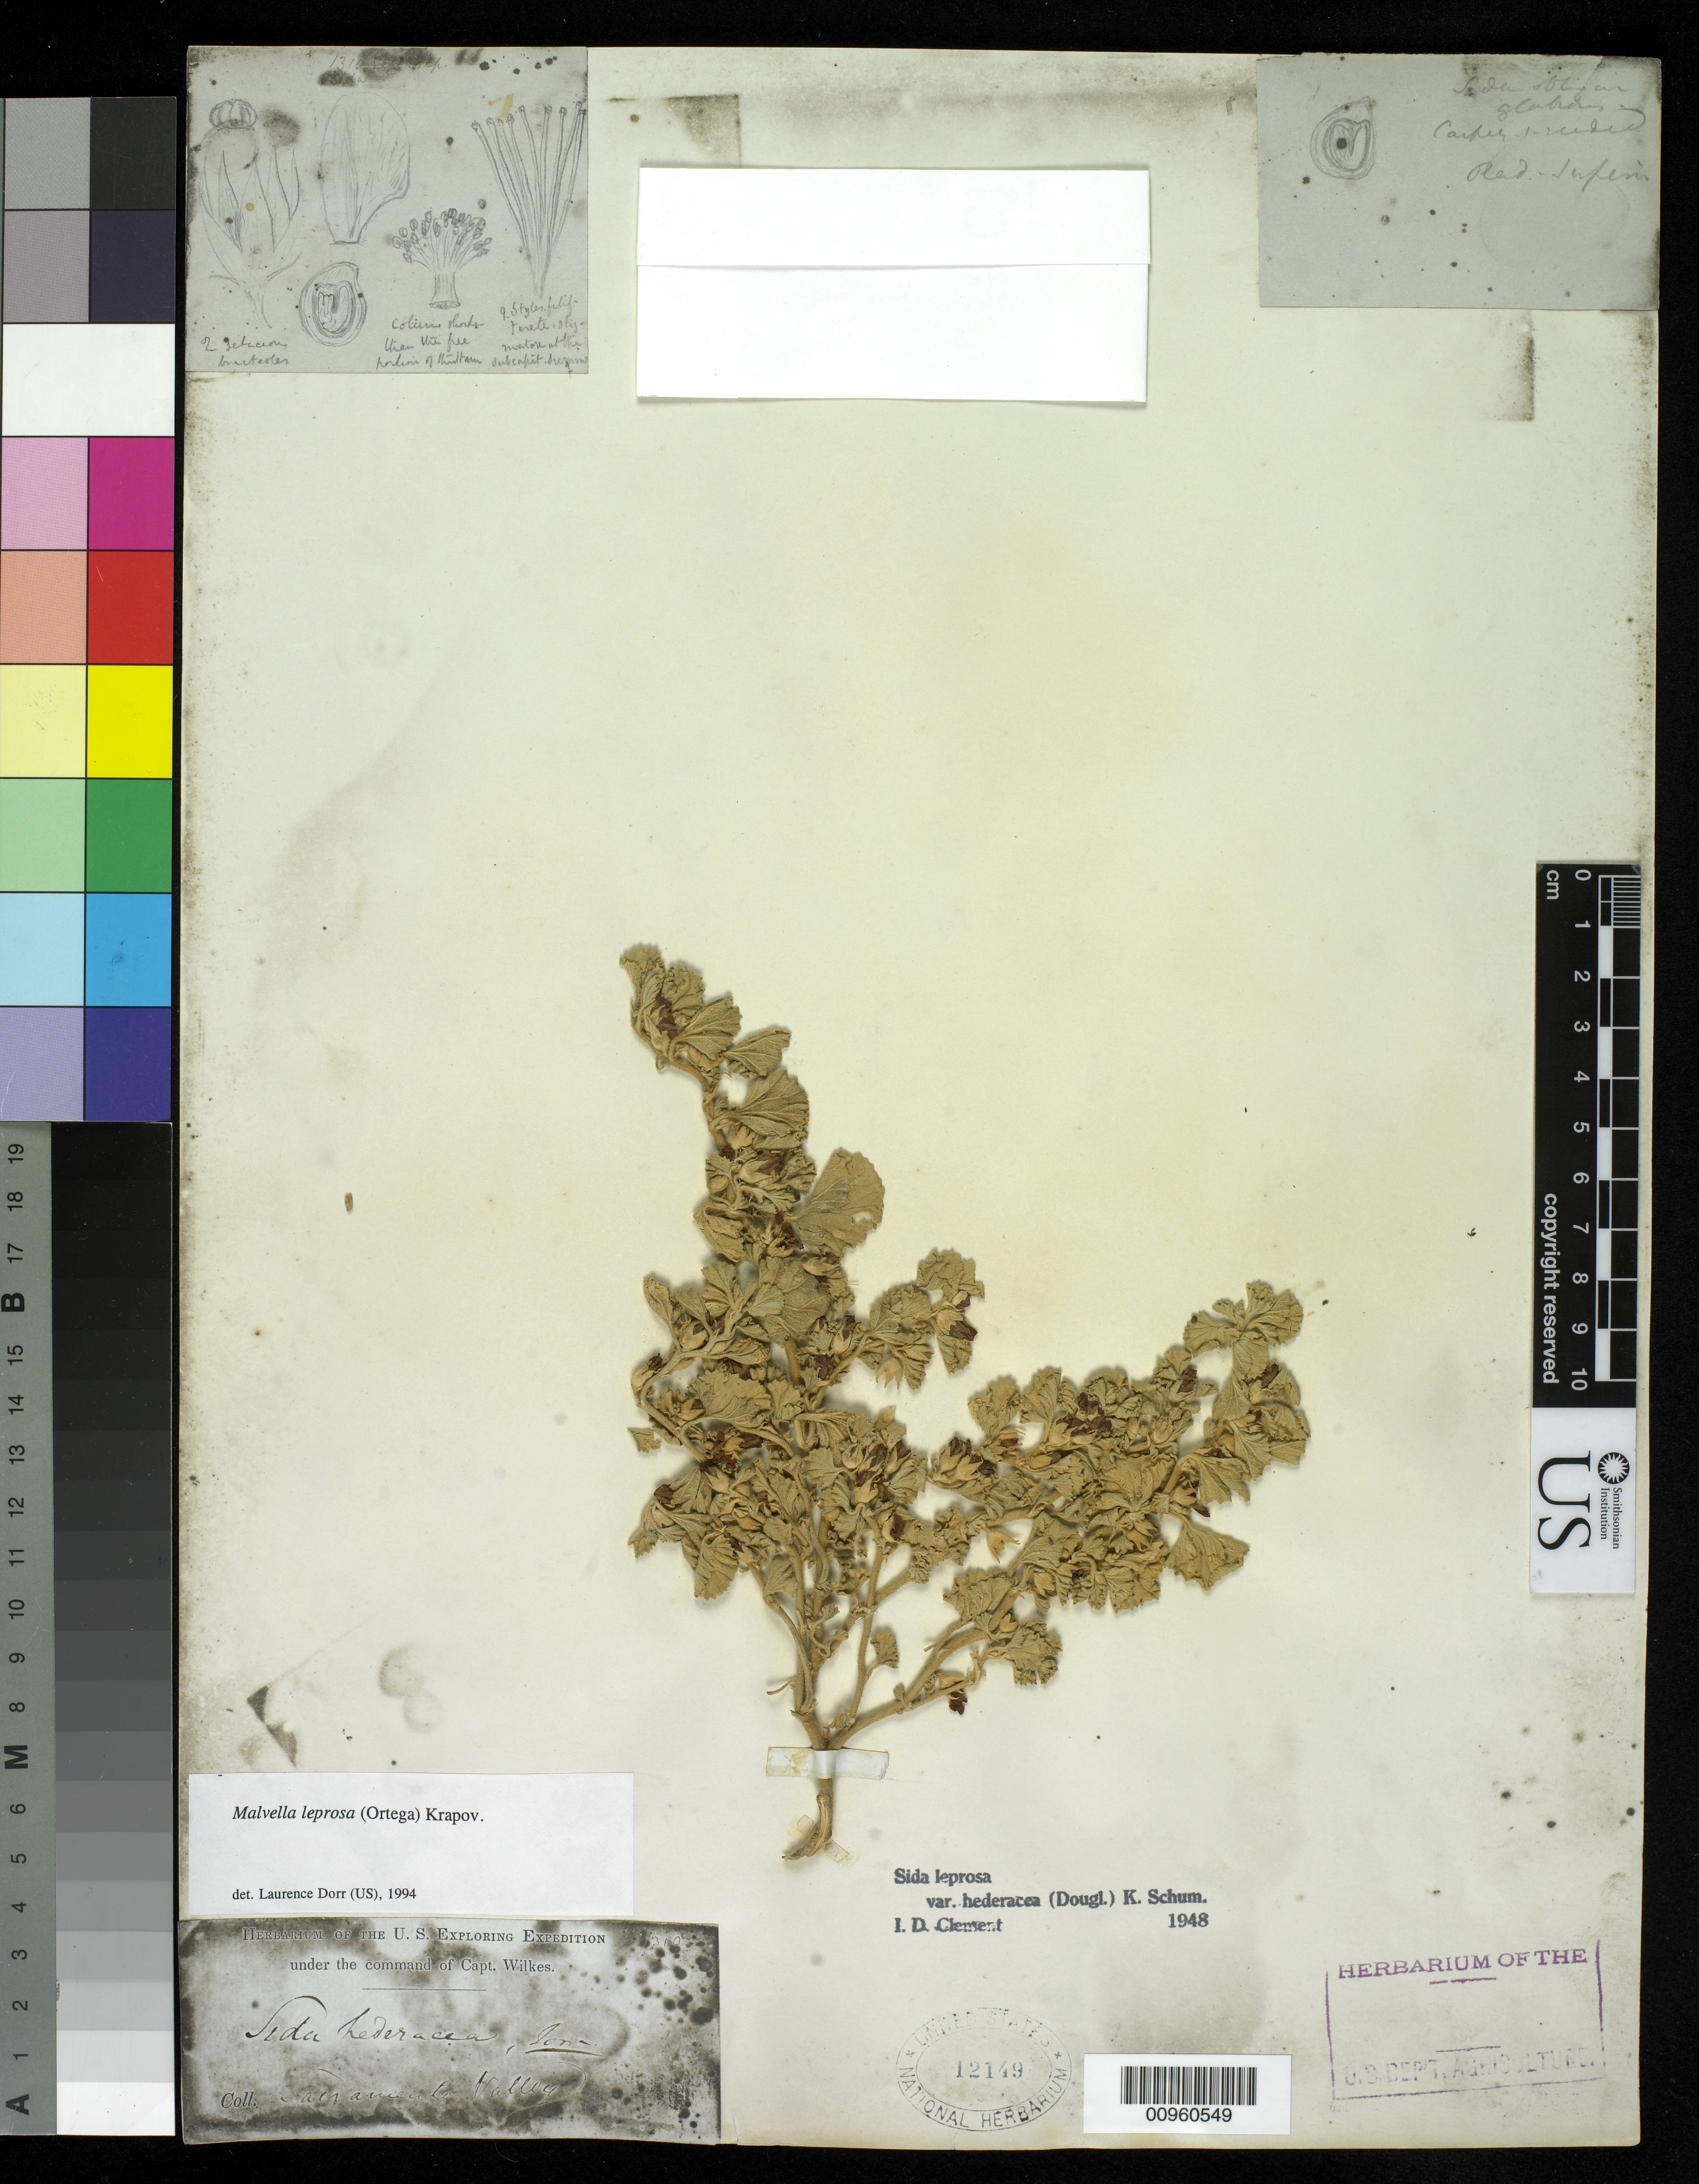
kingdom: Plantae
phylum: Tracheophyta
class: Magnoliopsida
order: Malvales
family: Malvaceae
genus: Malvella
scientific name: Malvella leprosa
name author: (Ortega) Krapov.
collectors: Wilkes Explor. Exped.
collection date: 1838/1842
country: United States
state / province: California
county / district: Sacramento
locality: Sacramento Valley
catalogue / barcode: US 12149